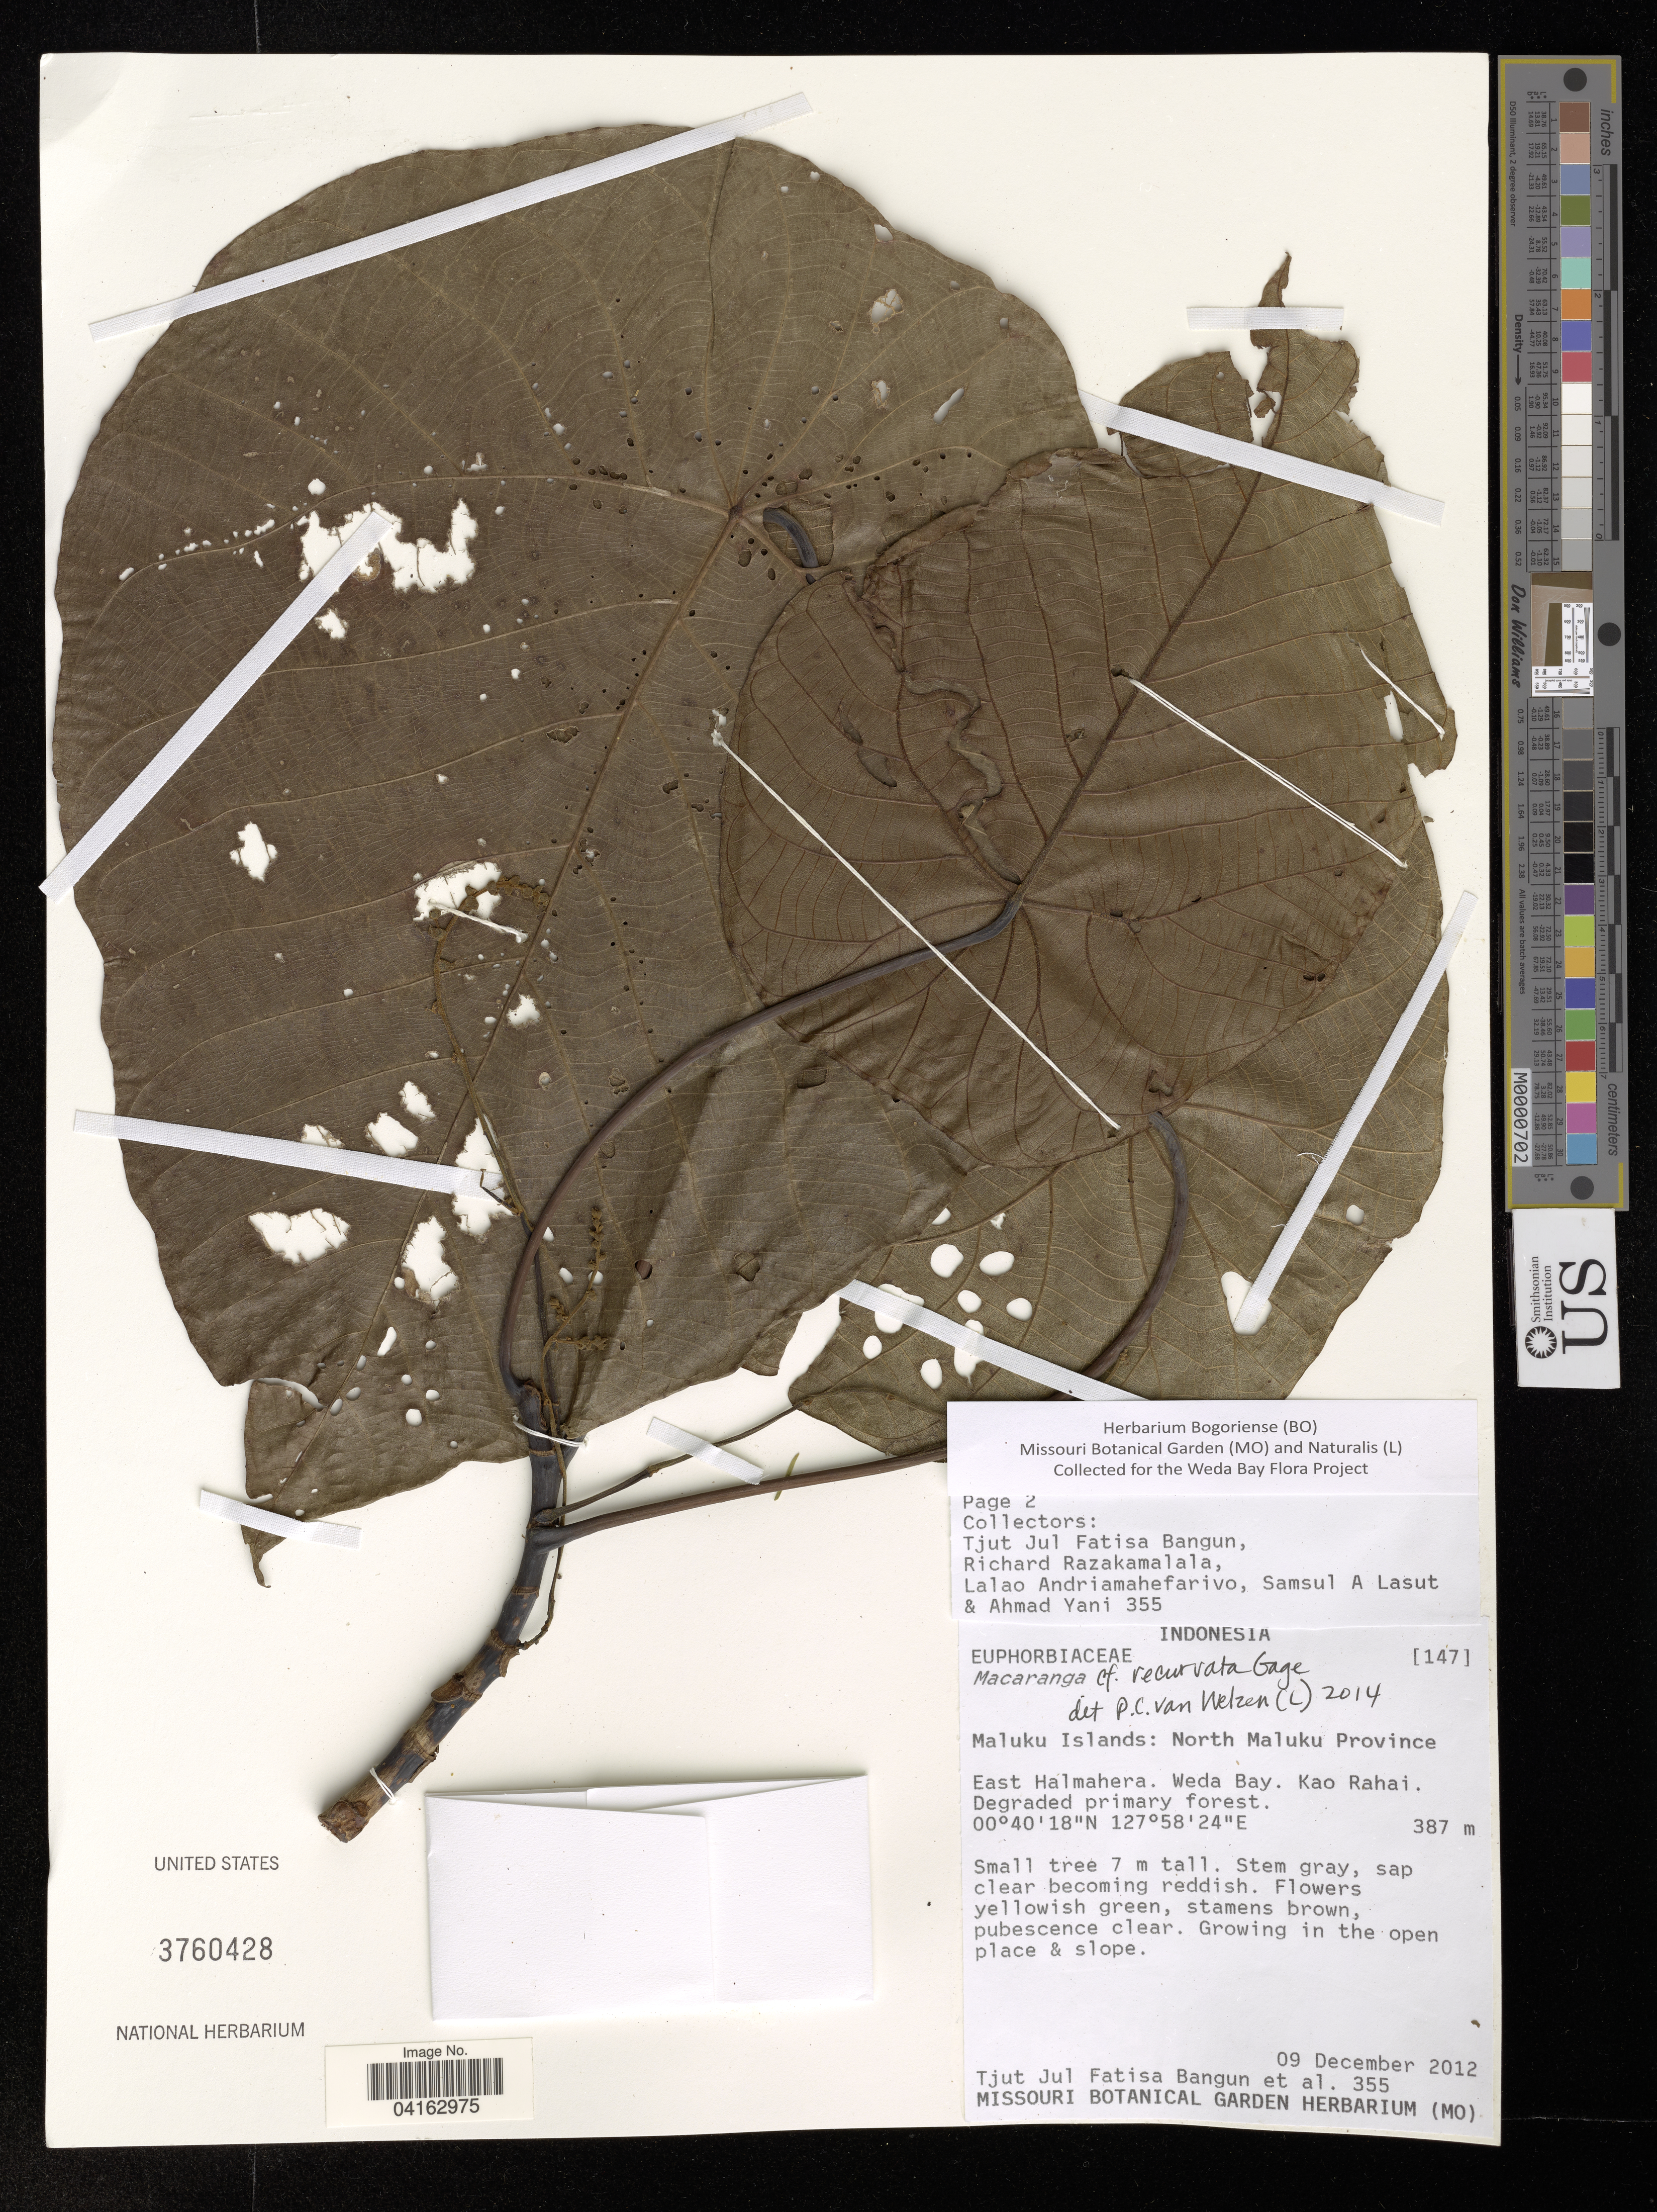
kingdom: Plantae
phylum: Tracheophyta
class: Magnoliopsida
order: Malpighiales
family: Euphorbiaceae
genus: Macaranga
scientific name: Macaranga recurvata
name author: Gage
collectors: T. Bangun, R. Razakamalala, L. Andriamahefarivo, S. Lasut & A. Yani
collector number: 355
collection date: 2012-12-09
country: Indonesia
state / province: Maluku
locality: Maluku Islands: North Maluku Province. East Halmahera. Weda Bay. Kao Rahai.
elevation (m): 387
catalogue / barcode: US 3760428